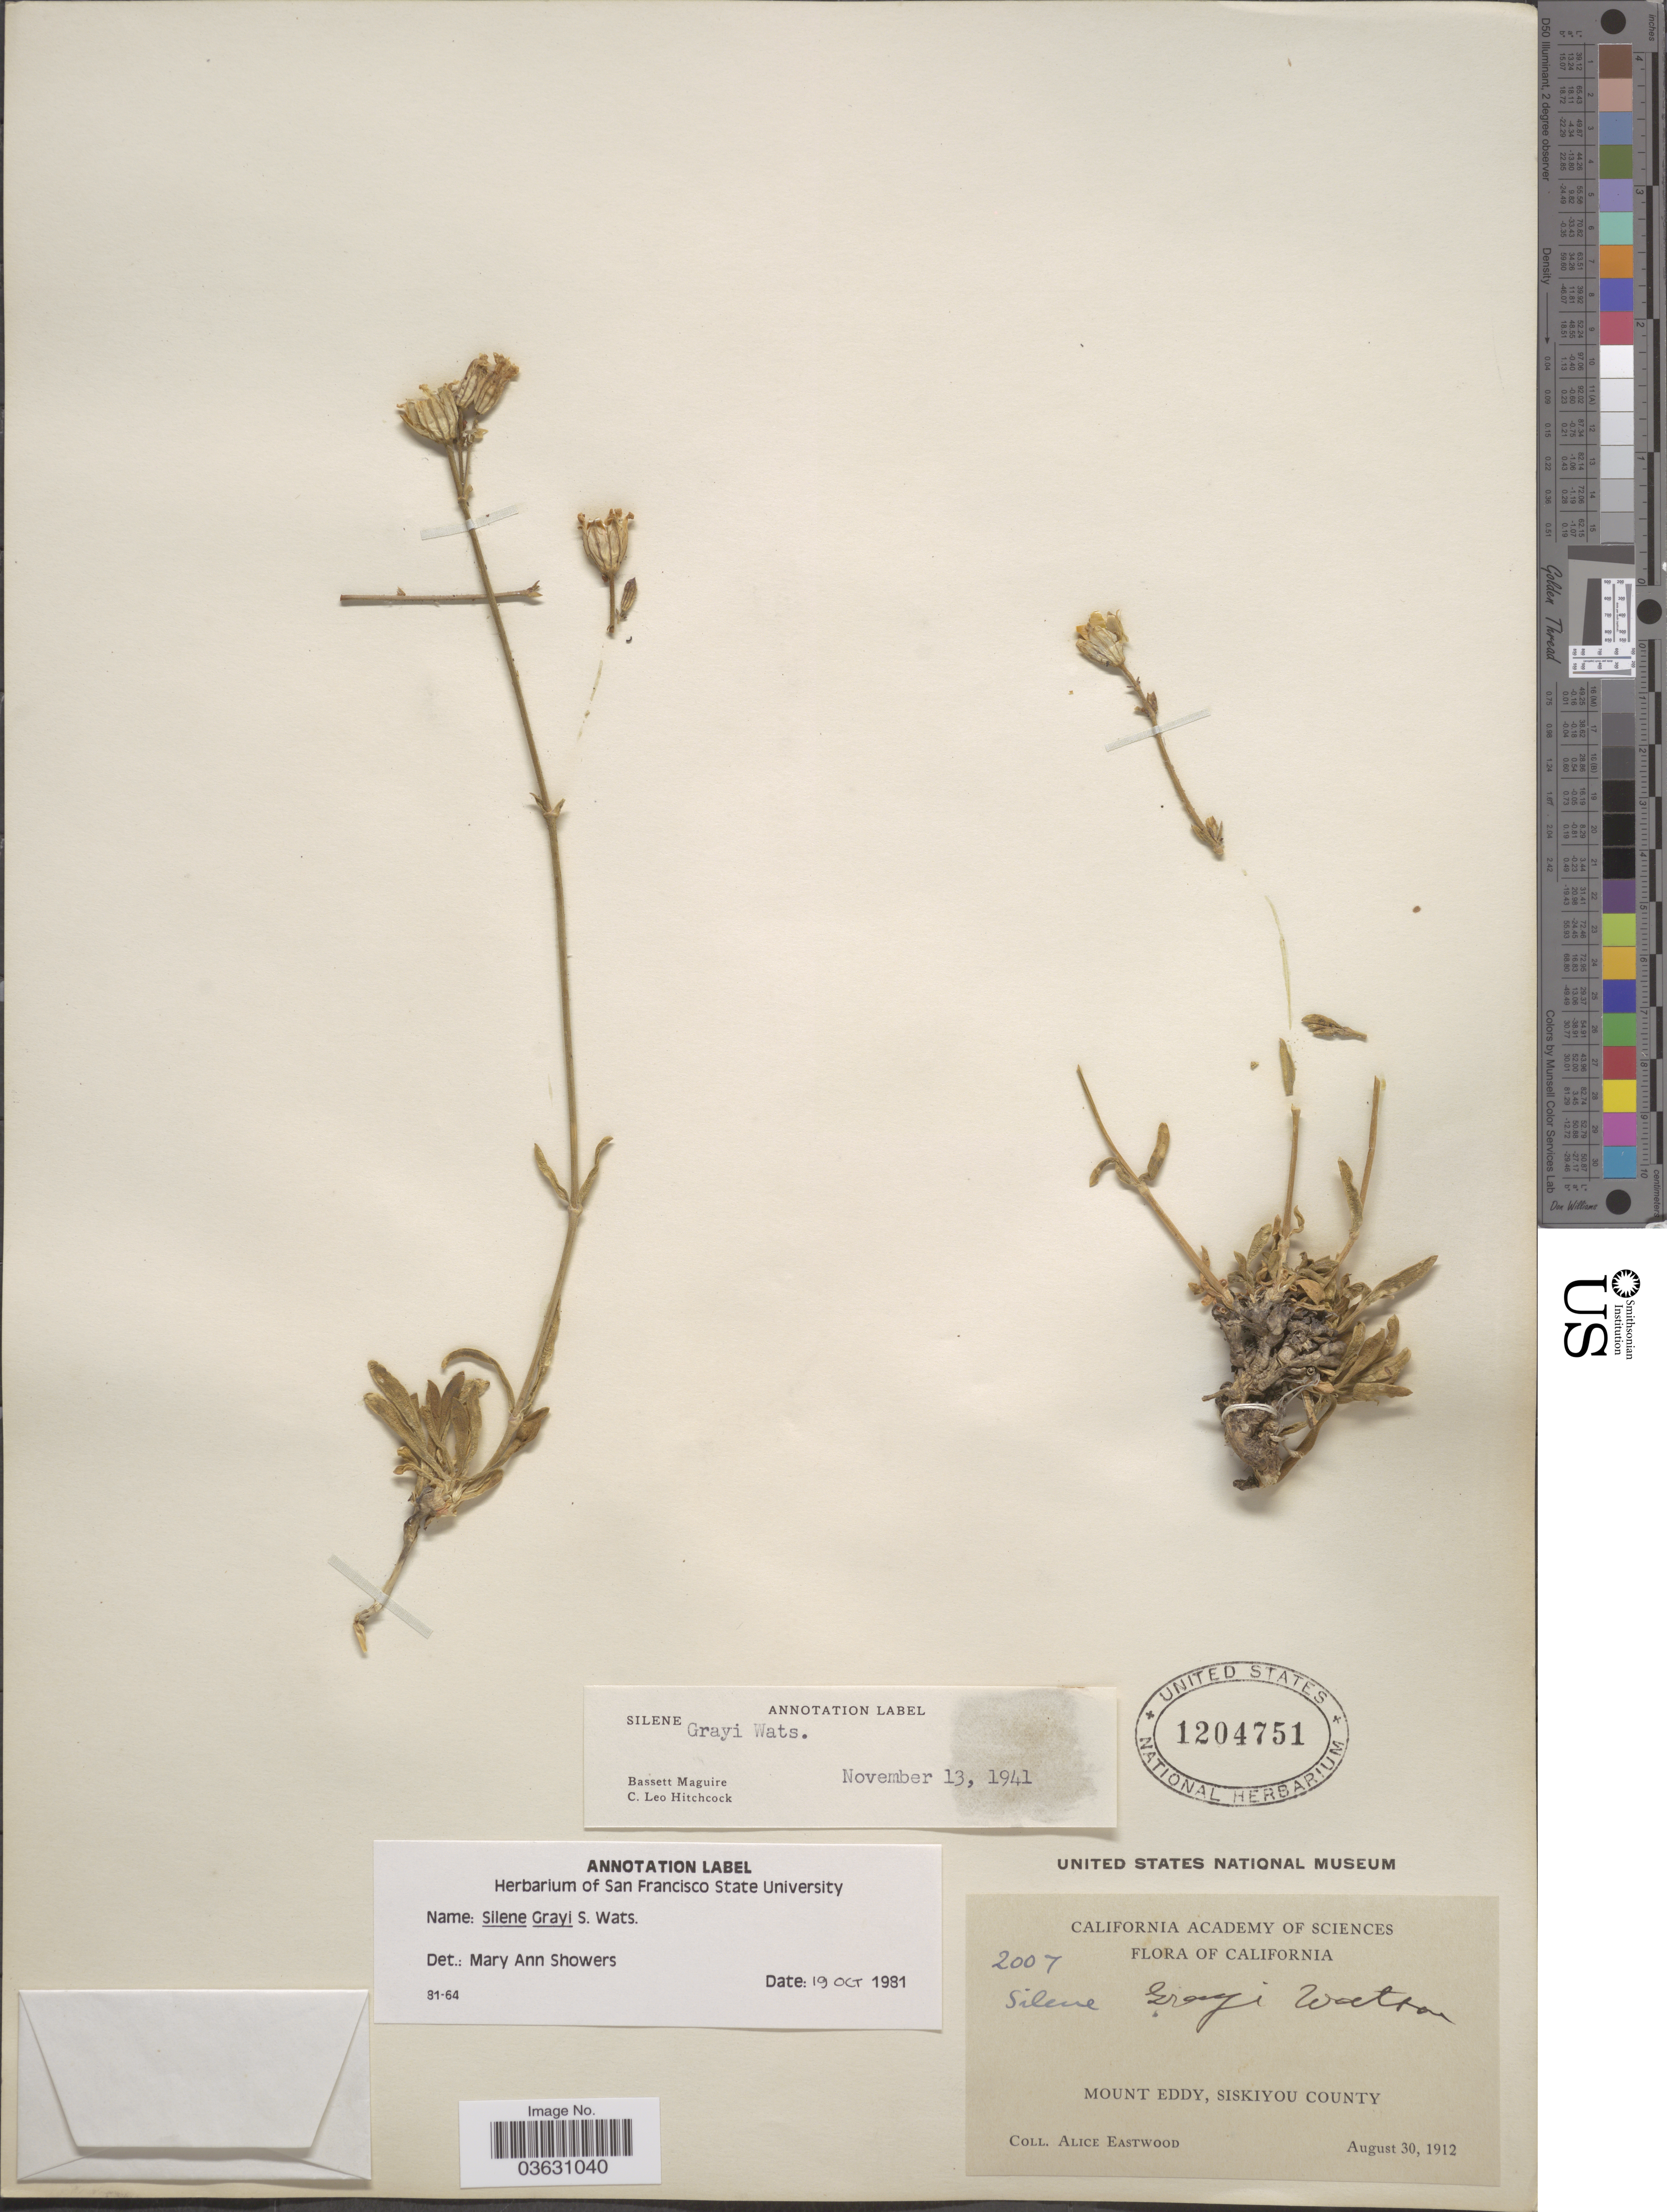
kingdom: Plantae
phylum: Tracheophyta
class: Magnoliopsida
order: Caryophyllales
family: Caryophyllaceae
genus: Silene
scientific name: Silene grayi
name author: S. Watson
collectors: A. Eastwood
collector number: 2007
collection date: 1912-08-30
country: United States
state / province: California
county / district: Siskiyou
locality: Mount Eddy, Siskiyou County.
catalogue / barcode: US 1204751